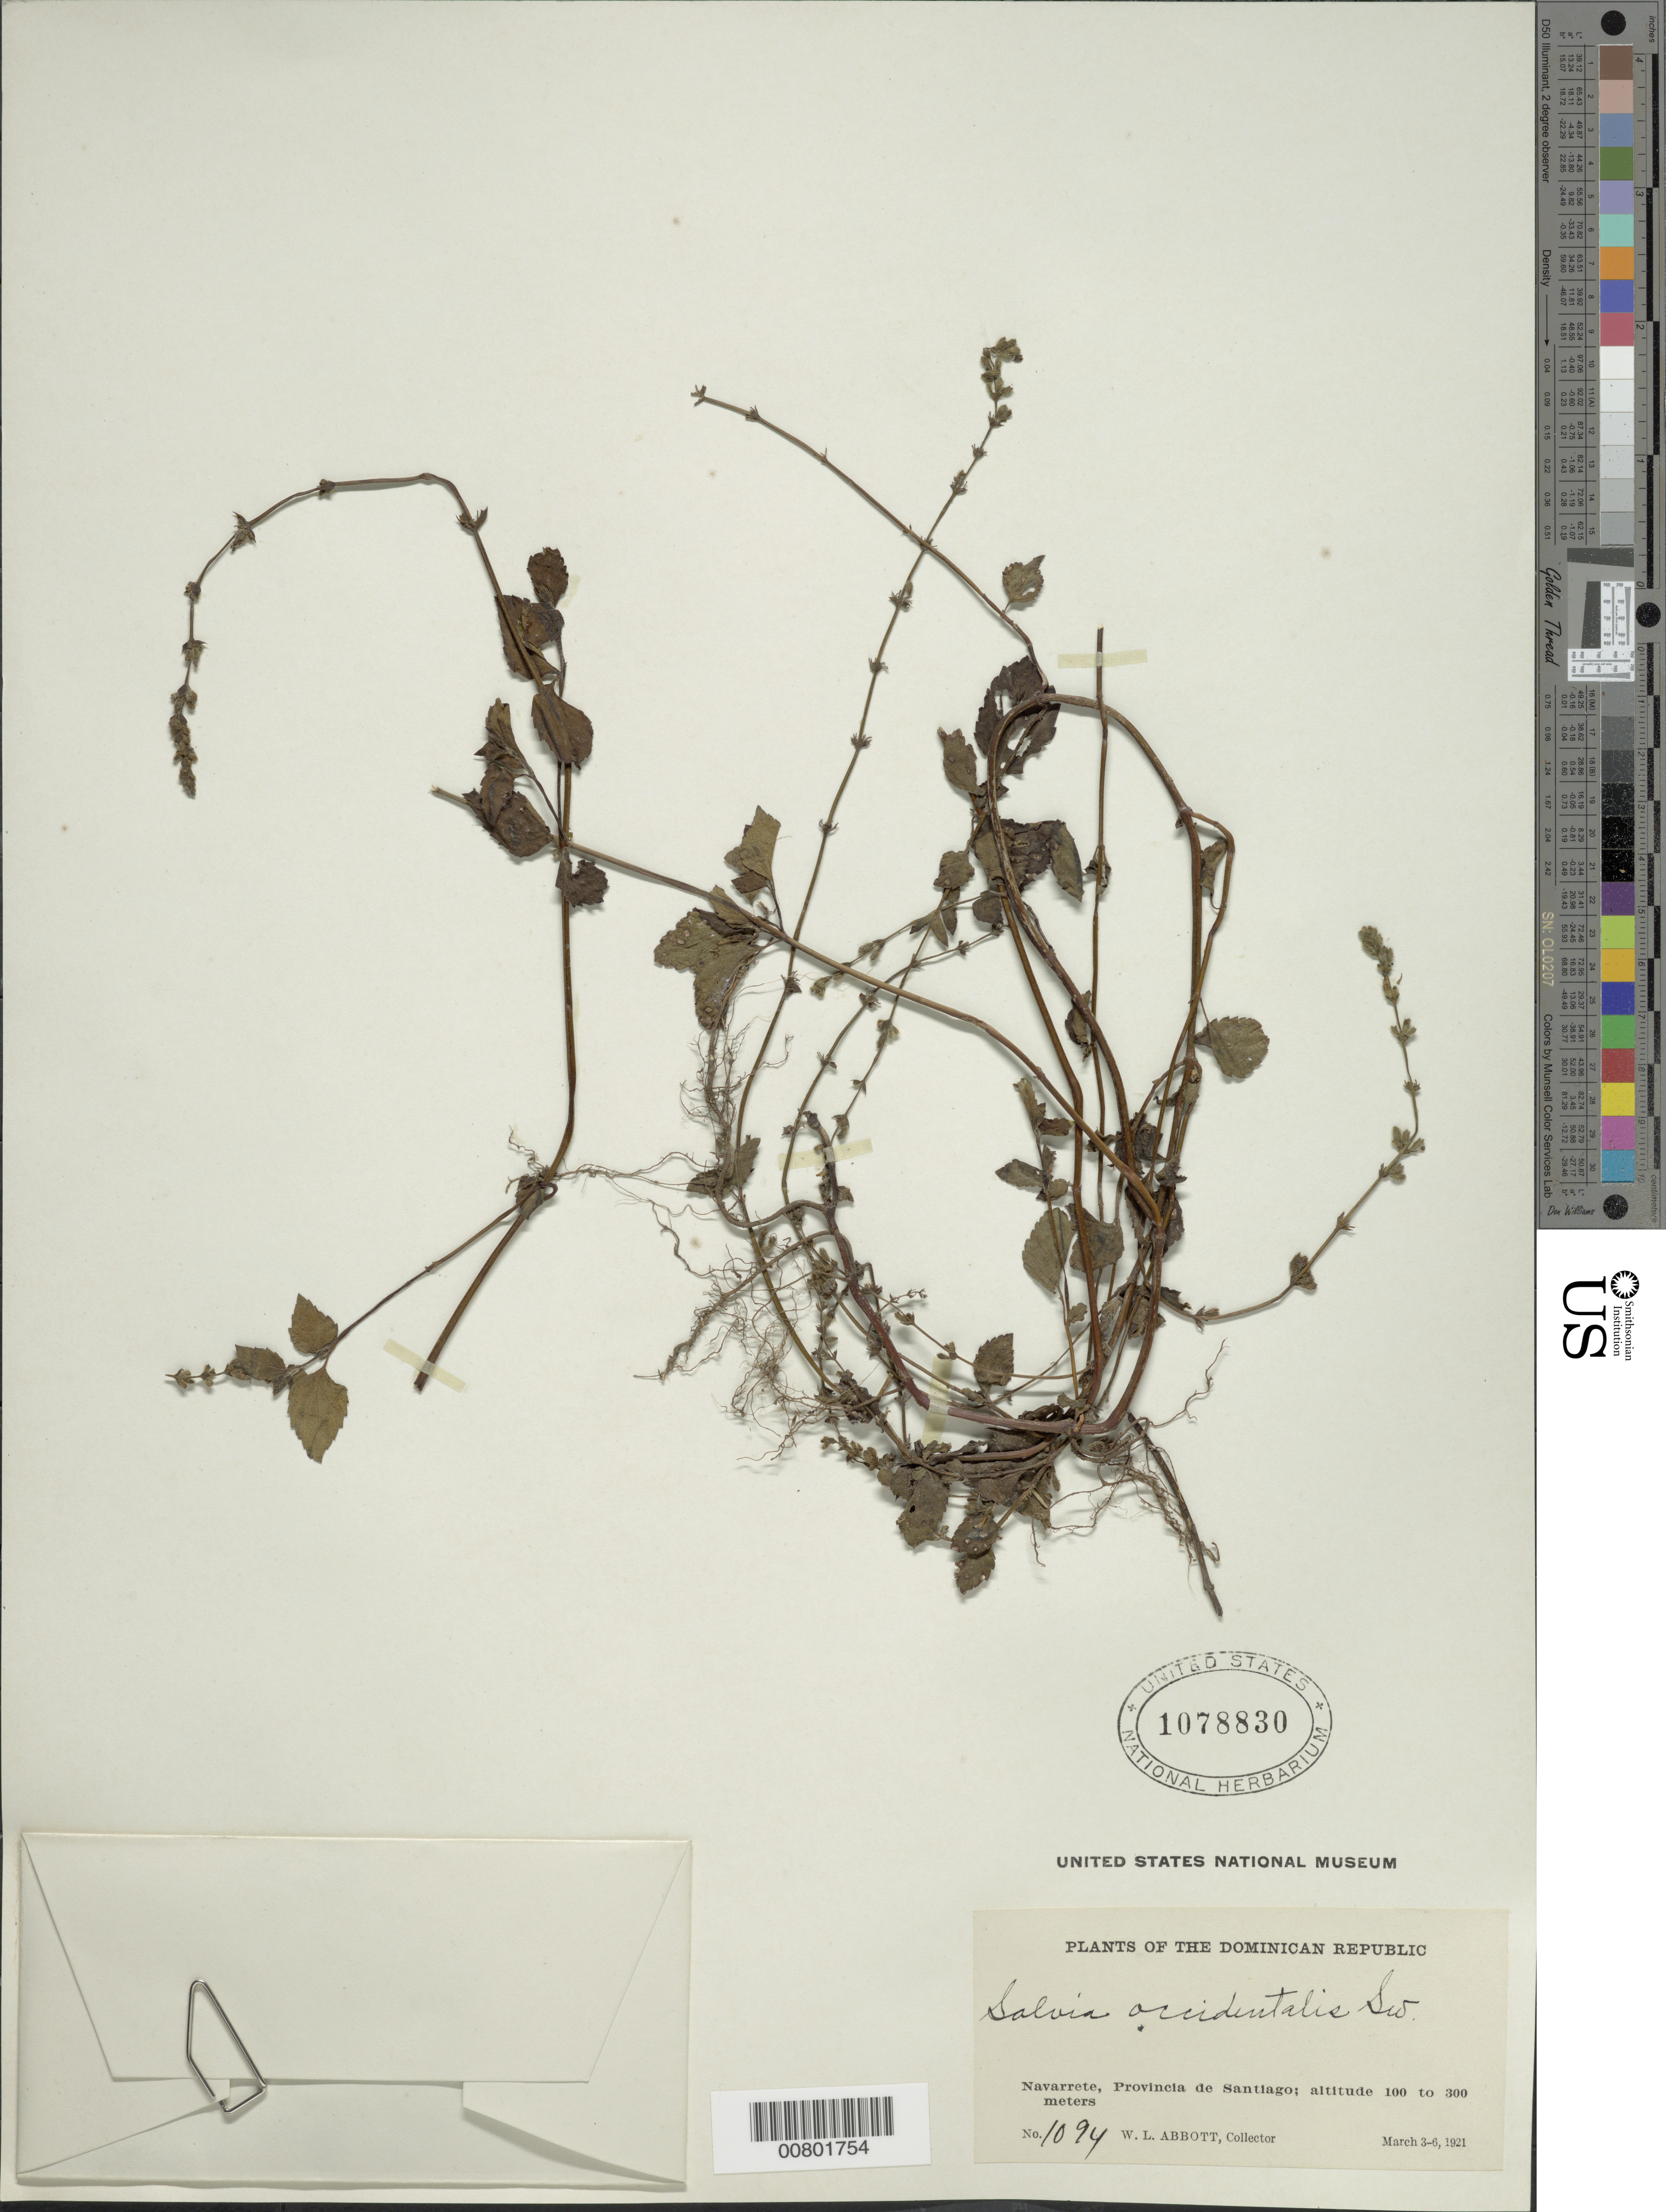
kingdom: Plantae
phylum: Tracheophyta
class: Magnoliopsida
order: Lamiales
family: Lamiaceae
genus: Salvia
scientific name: Salvia occidentalis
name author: Sw.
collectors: W. L. Abbott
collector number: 1094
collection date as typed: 03 Mar 1921 to 06 Mar 1921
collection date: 1921-03-03/1921-03-06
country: Dominican Republic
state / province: Santiago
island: Hispaniola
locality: Navarrete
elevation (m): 100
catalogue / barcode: US 1078830